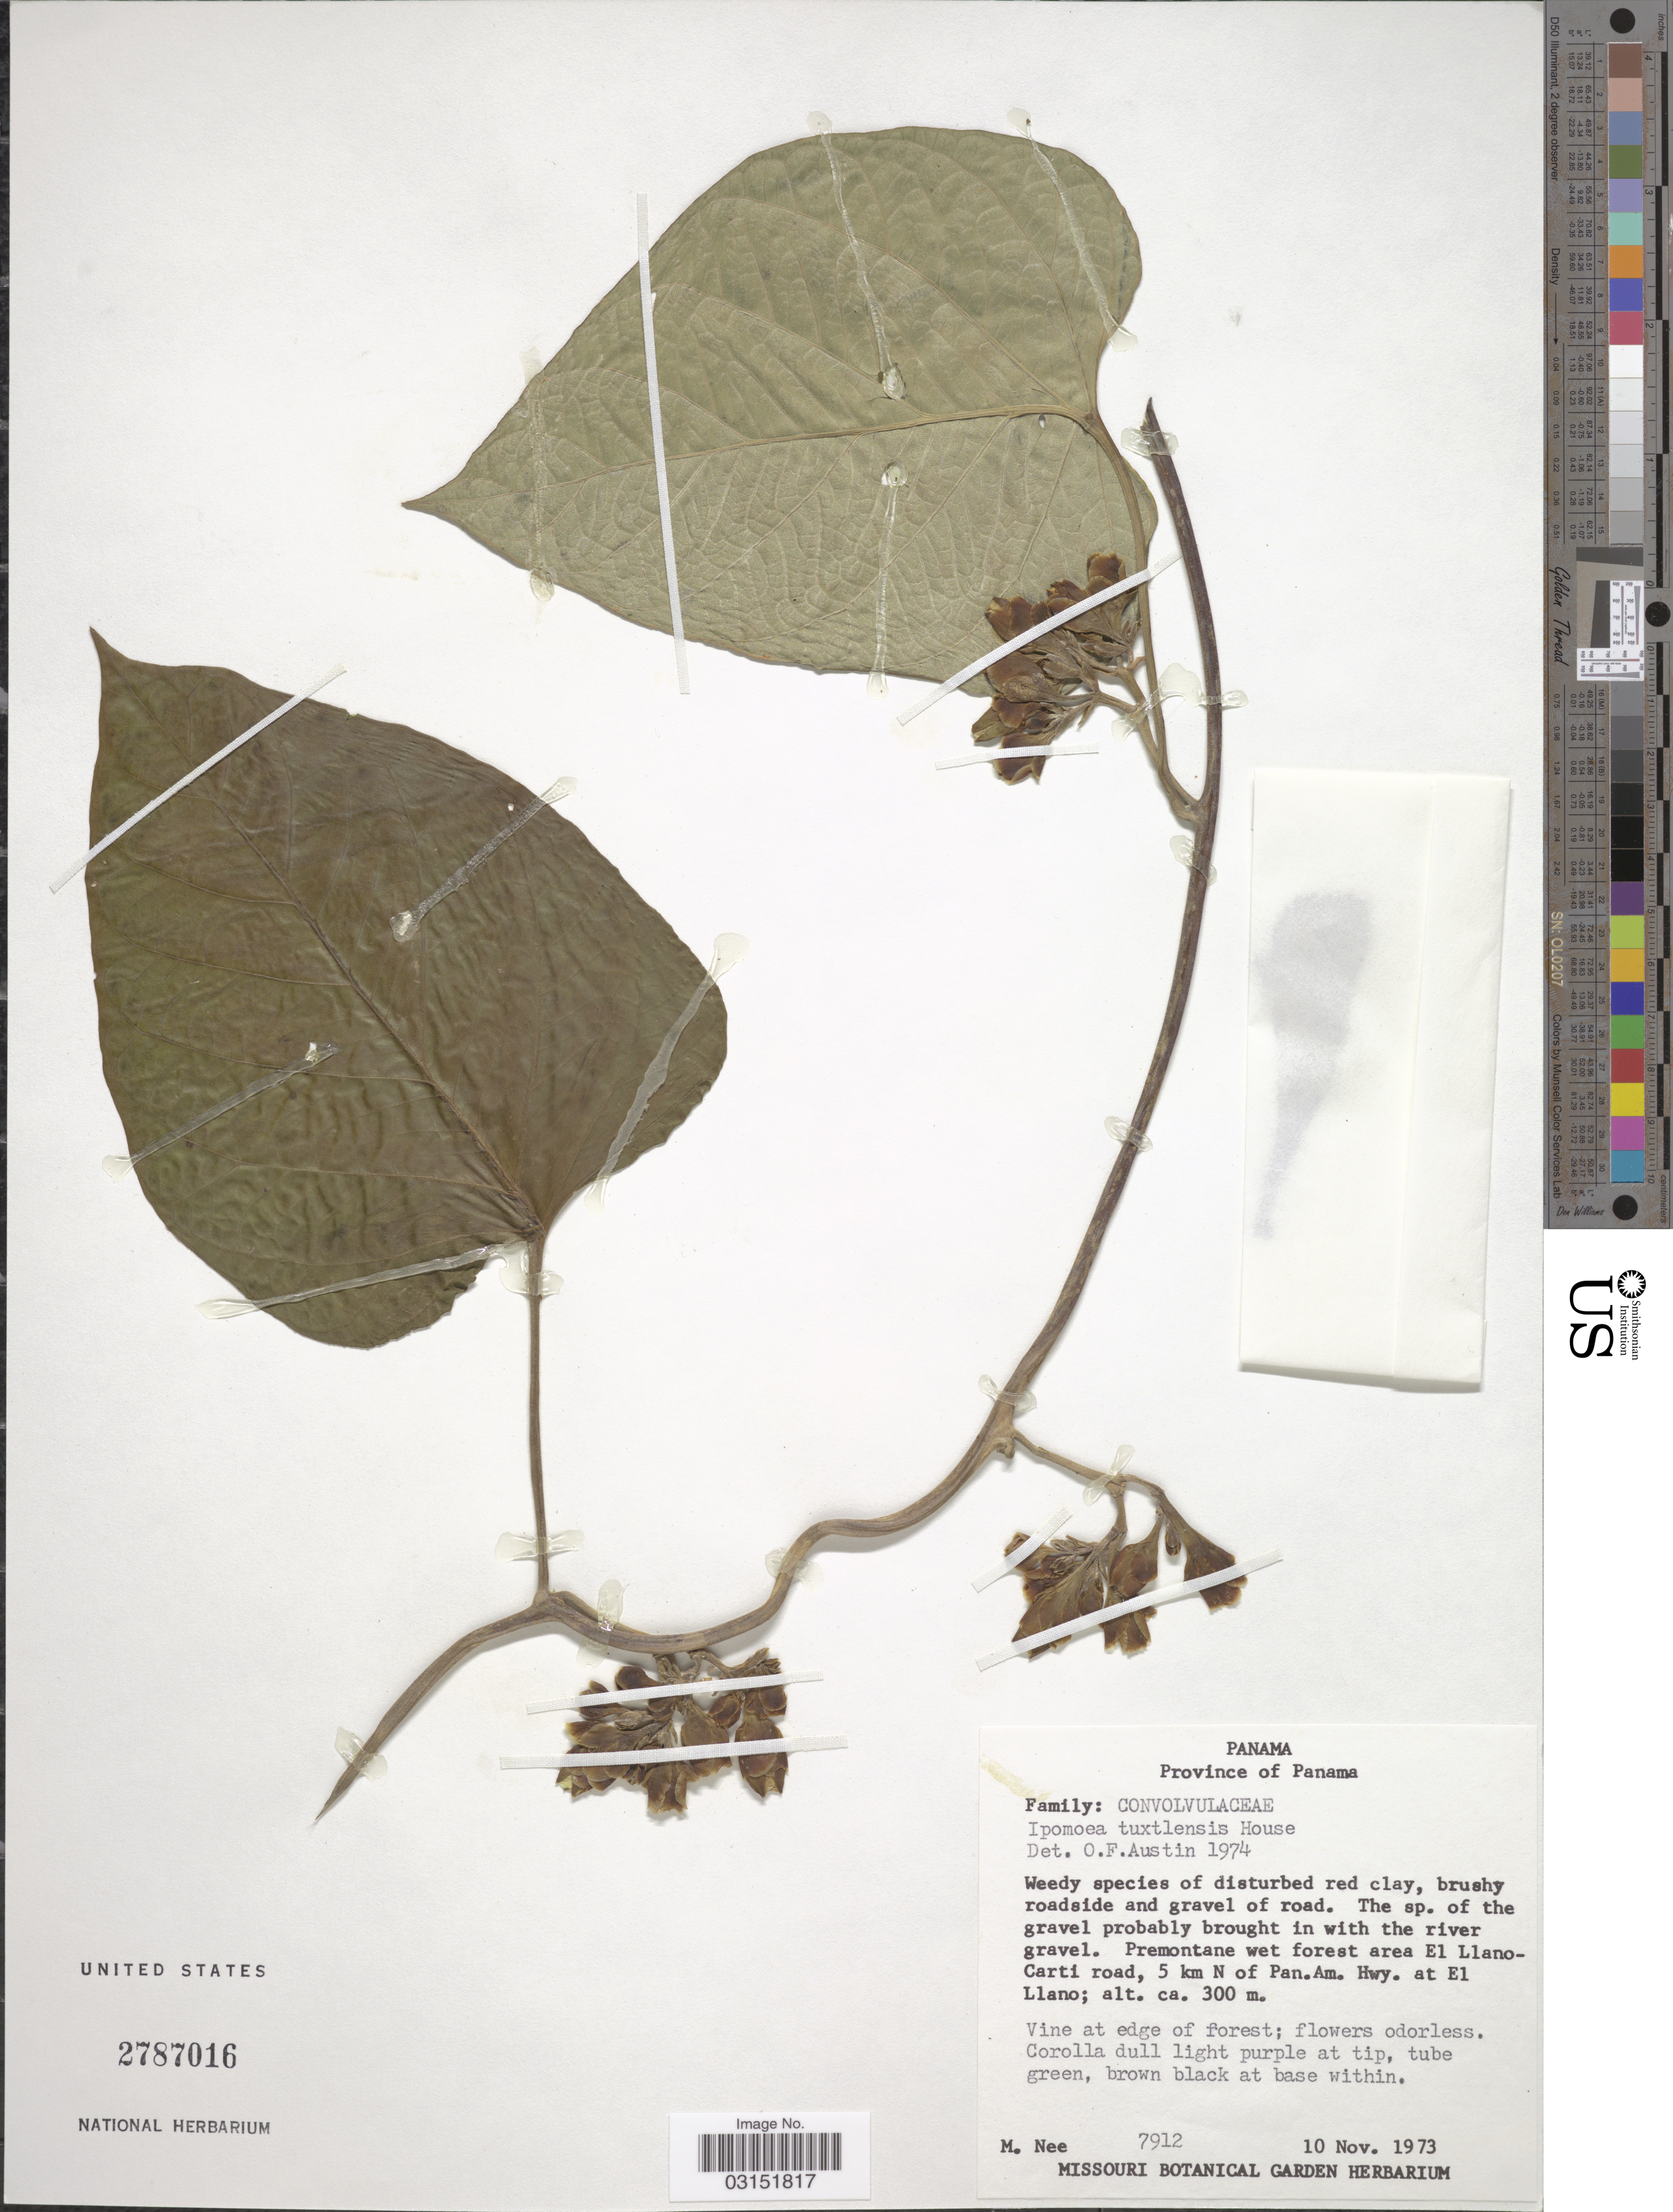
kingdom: Plantae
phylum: Tracheophyta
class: Magnoliopsida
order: Solanales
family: Convolvulaceae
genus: Ipomoea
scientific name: Ipomoea tuxtlensis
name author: House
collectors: M. Nee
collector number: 7912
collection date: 1973-11-10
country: Panama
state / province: Panamá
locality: Premontane wet forest area El Llano-Carti road, 5 km N of Pan. Am. Hwy. at El Llano.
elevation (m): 300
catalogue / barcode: US 2787016